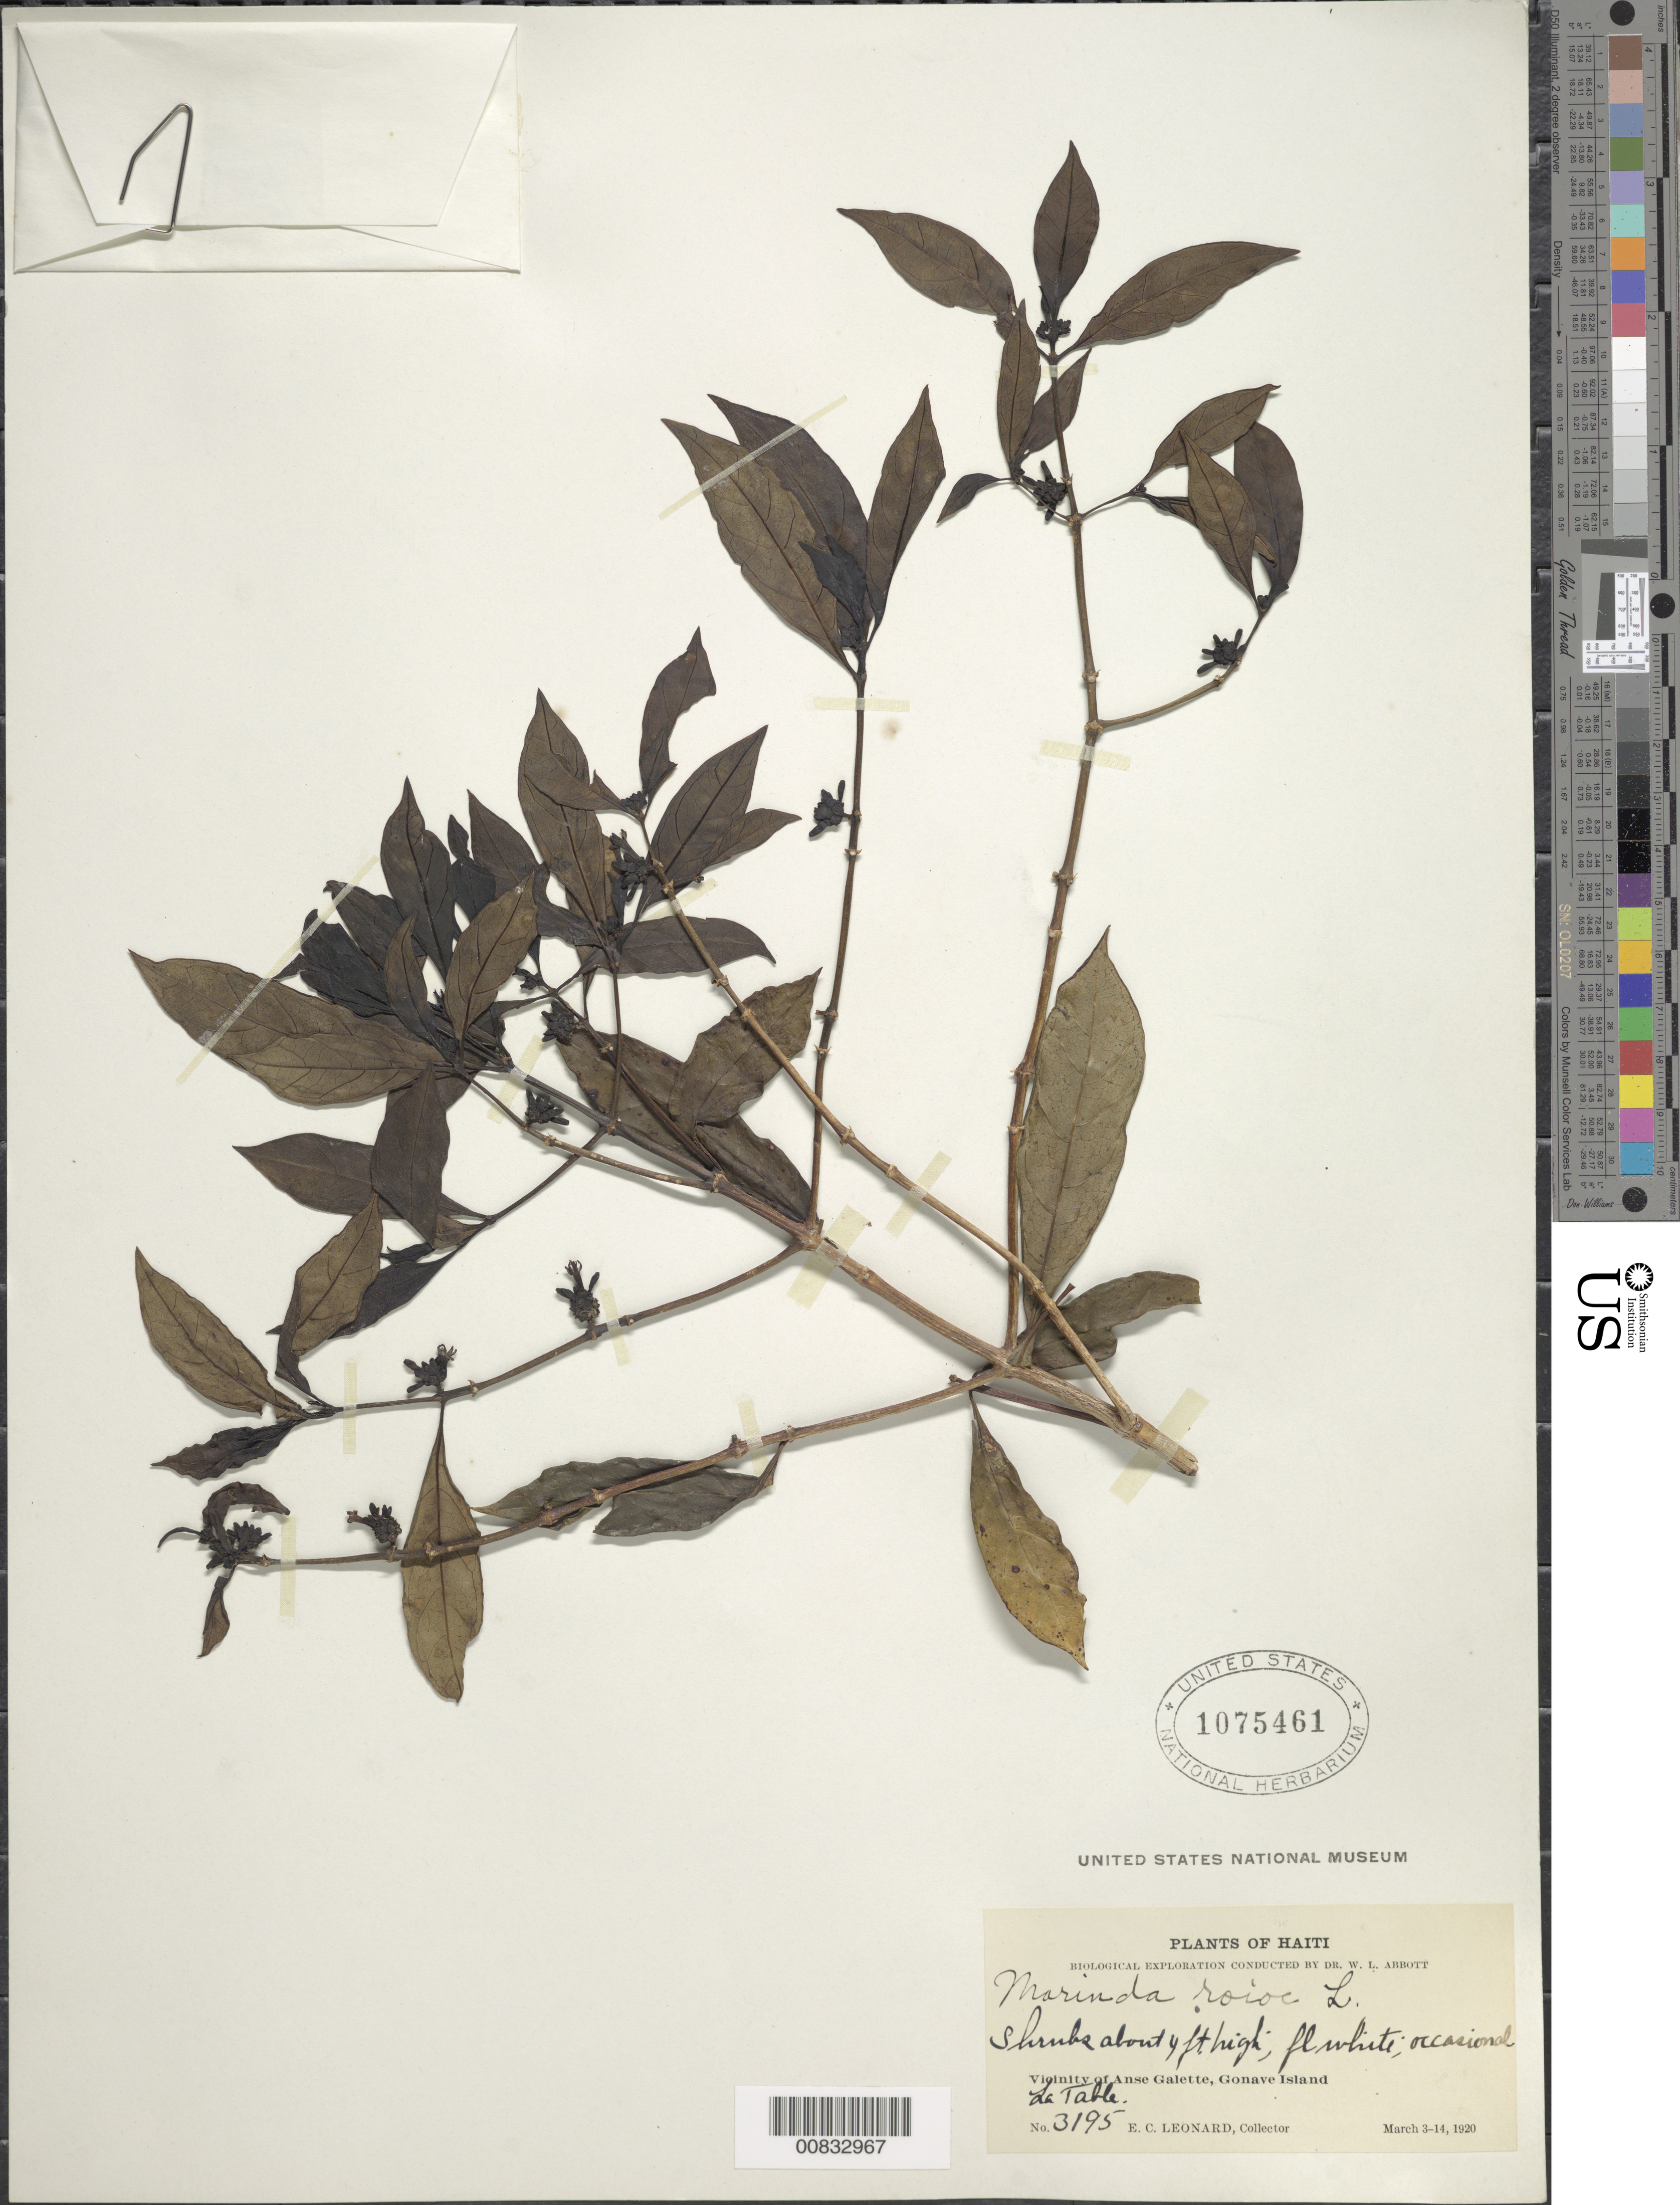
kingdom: Plantae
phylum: Tracheophyta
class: Magnoliopsida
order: Gentianales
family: Rubiaceae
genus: Morinda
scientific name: Morinda royoc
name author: L.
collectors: E. C. Leonard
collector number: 3195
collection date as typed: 03 Mar 1920 to 14 Mar 1920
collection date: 1920-03-03/1920-03-14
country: Haiti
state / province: Ouest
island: Île de la Gonâve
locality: Vicinity of Anse Galette, La Table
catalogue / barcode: US 1075461